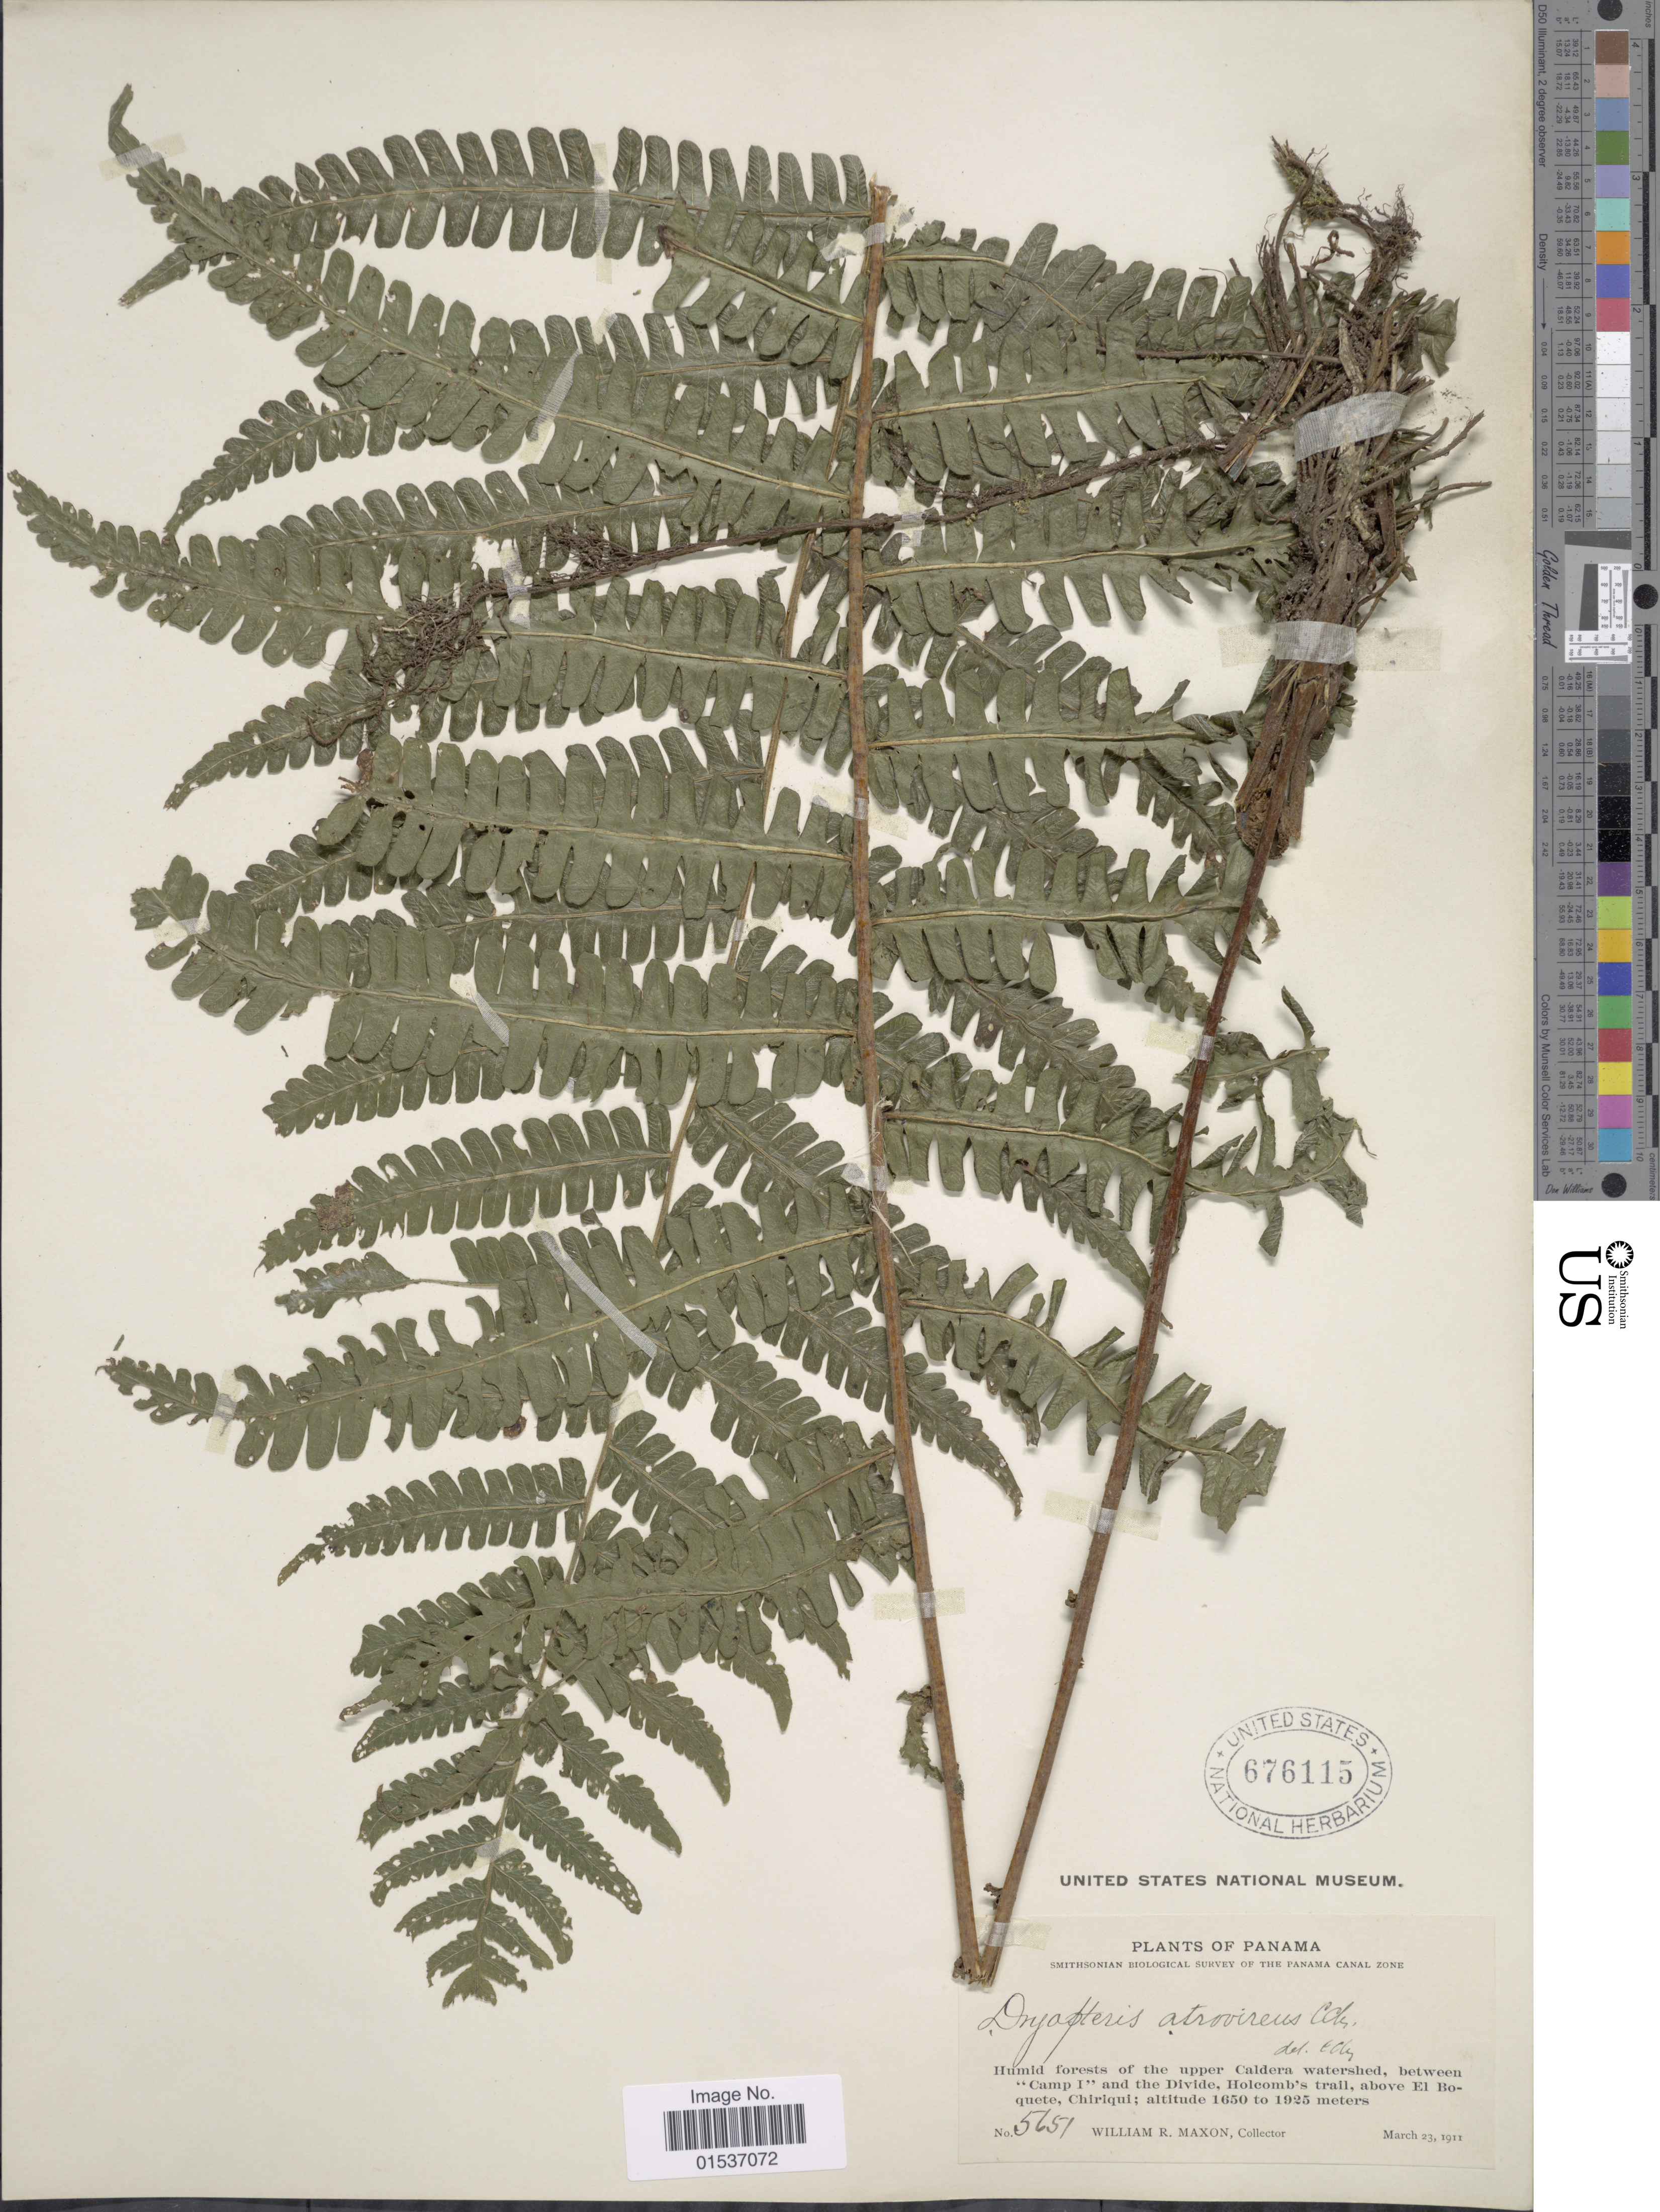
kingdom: Plantae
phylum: Tracheophyta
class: Polypodiopsida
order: Polypodiales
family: Thelypteridaceae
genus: Thelypteris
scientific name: Thelypteris atrovirens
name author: (C. Chr.) C.F. Reed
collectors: W. R. Maxon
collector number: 5651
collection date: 1911-03-23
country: Panama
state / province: Chiriqui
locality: Panama, Humid forests of the upper Caldera watershed, between "Camp I", and the Divide. Holcomb's trail, above El Boquete, Chiriqui.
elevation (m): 1650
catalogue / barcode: US 676115